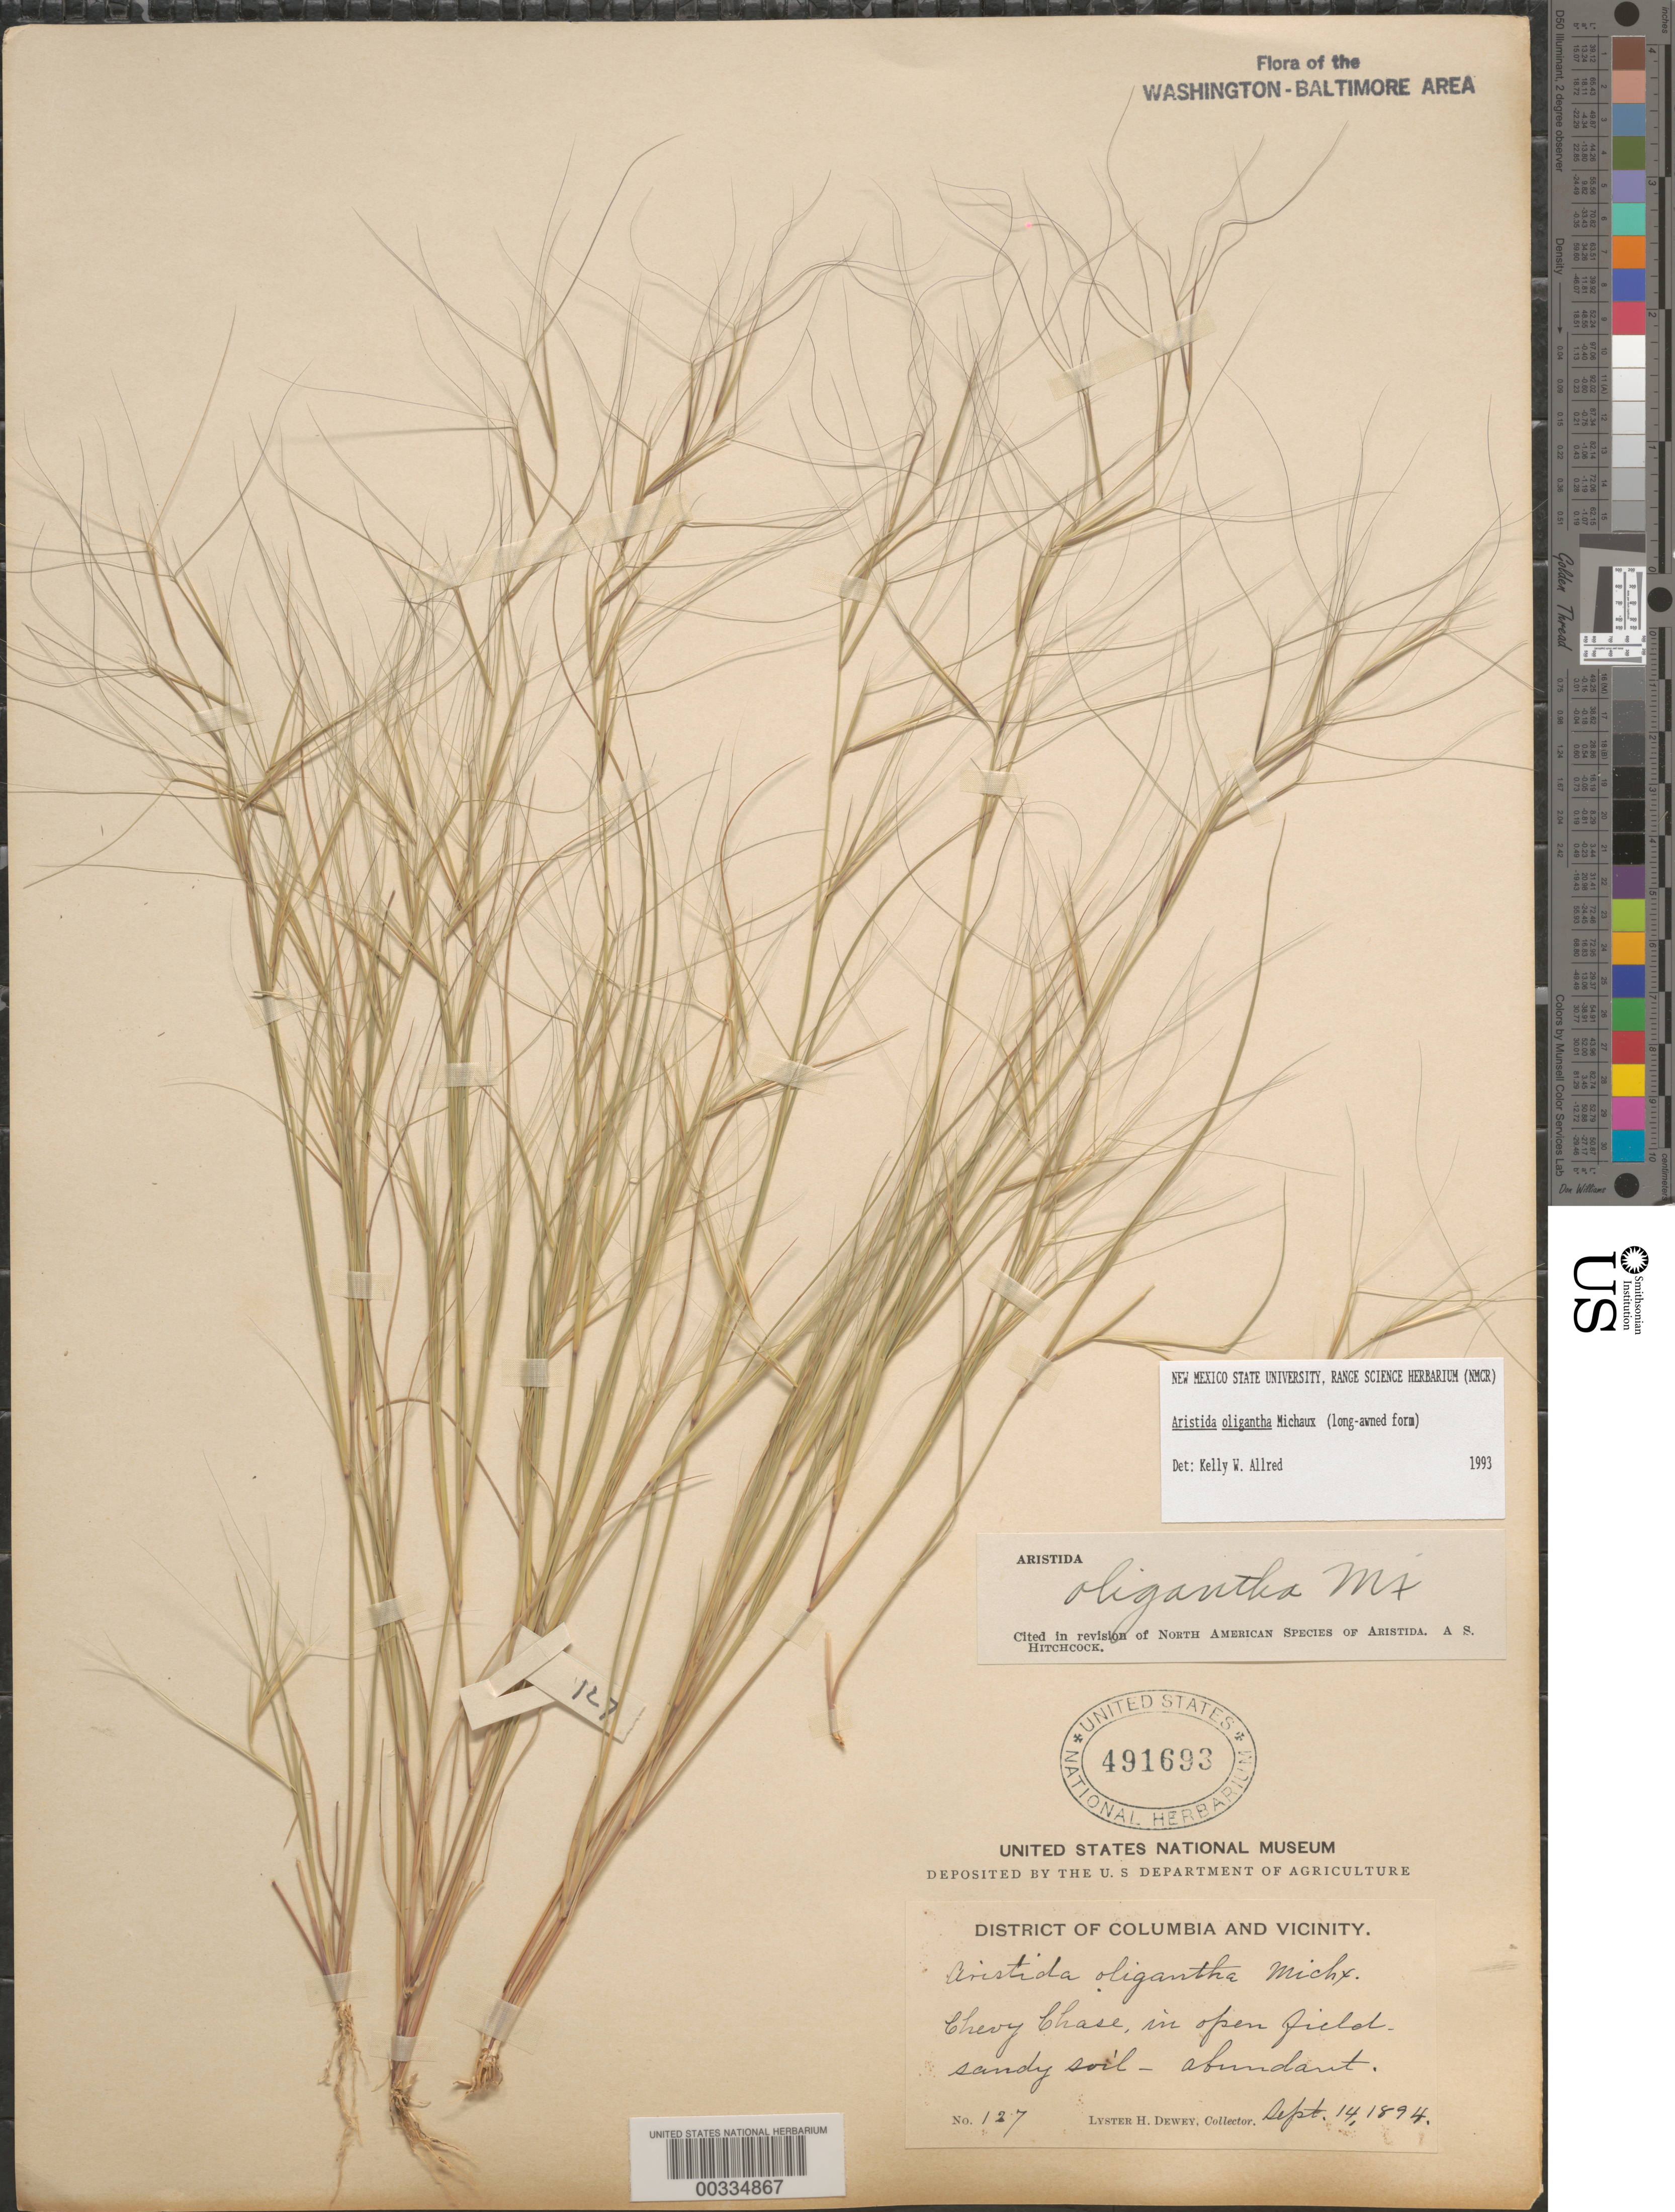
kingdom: Plantae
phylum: Tracheophyta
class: Liliopsida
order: Poales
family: Poaceae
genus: Aristida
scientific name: Aristida oligantha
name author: Michx.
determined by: Hitchcock, Albert S.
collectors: L. H. Dewey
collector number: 127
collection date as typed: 14 Sep 1894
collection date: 1894-09-14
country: United States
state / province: District of Columbia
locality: Chevy Chase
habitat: Open field, sandy soil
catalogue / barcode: US 491693